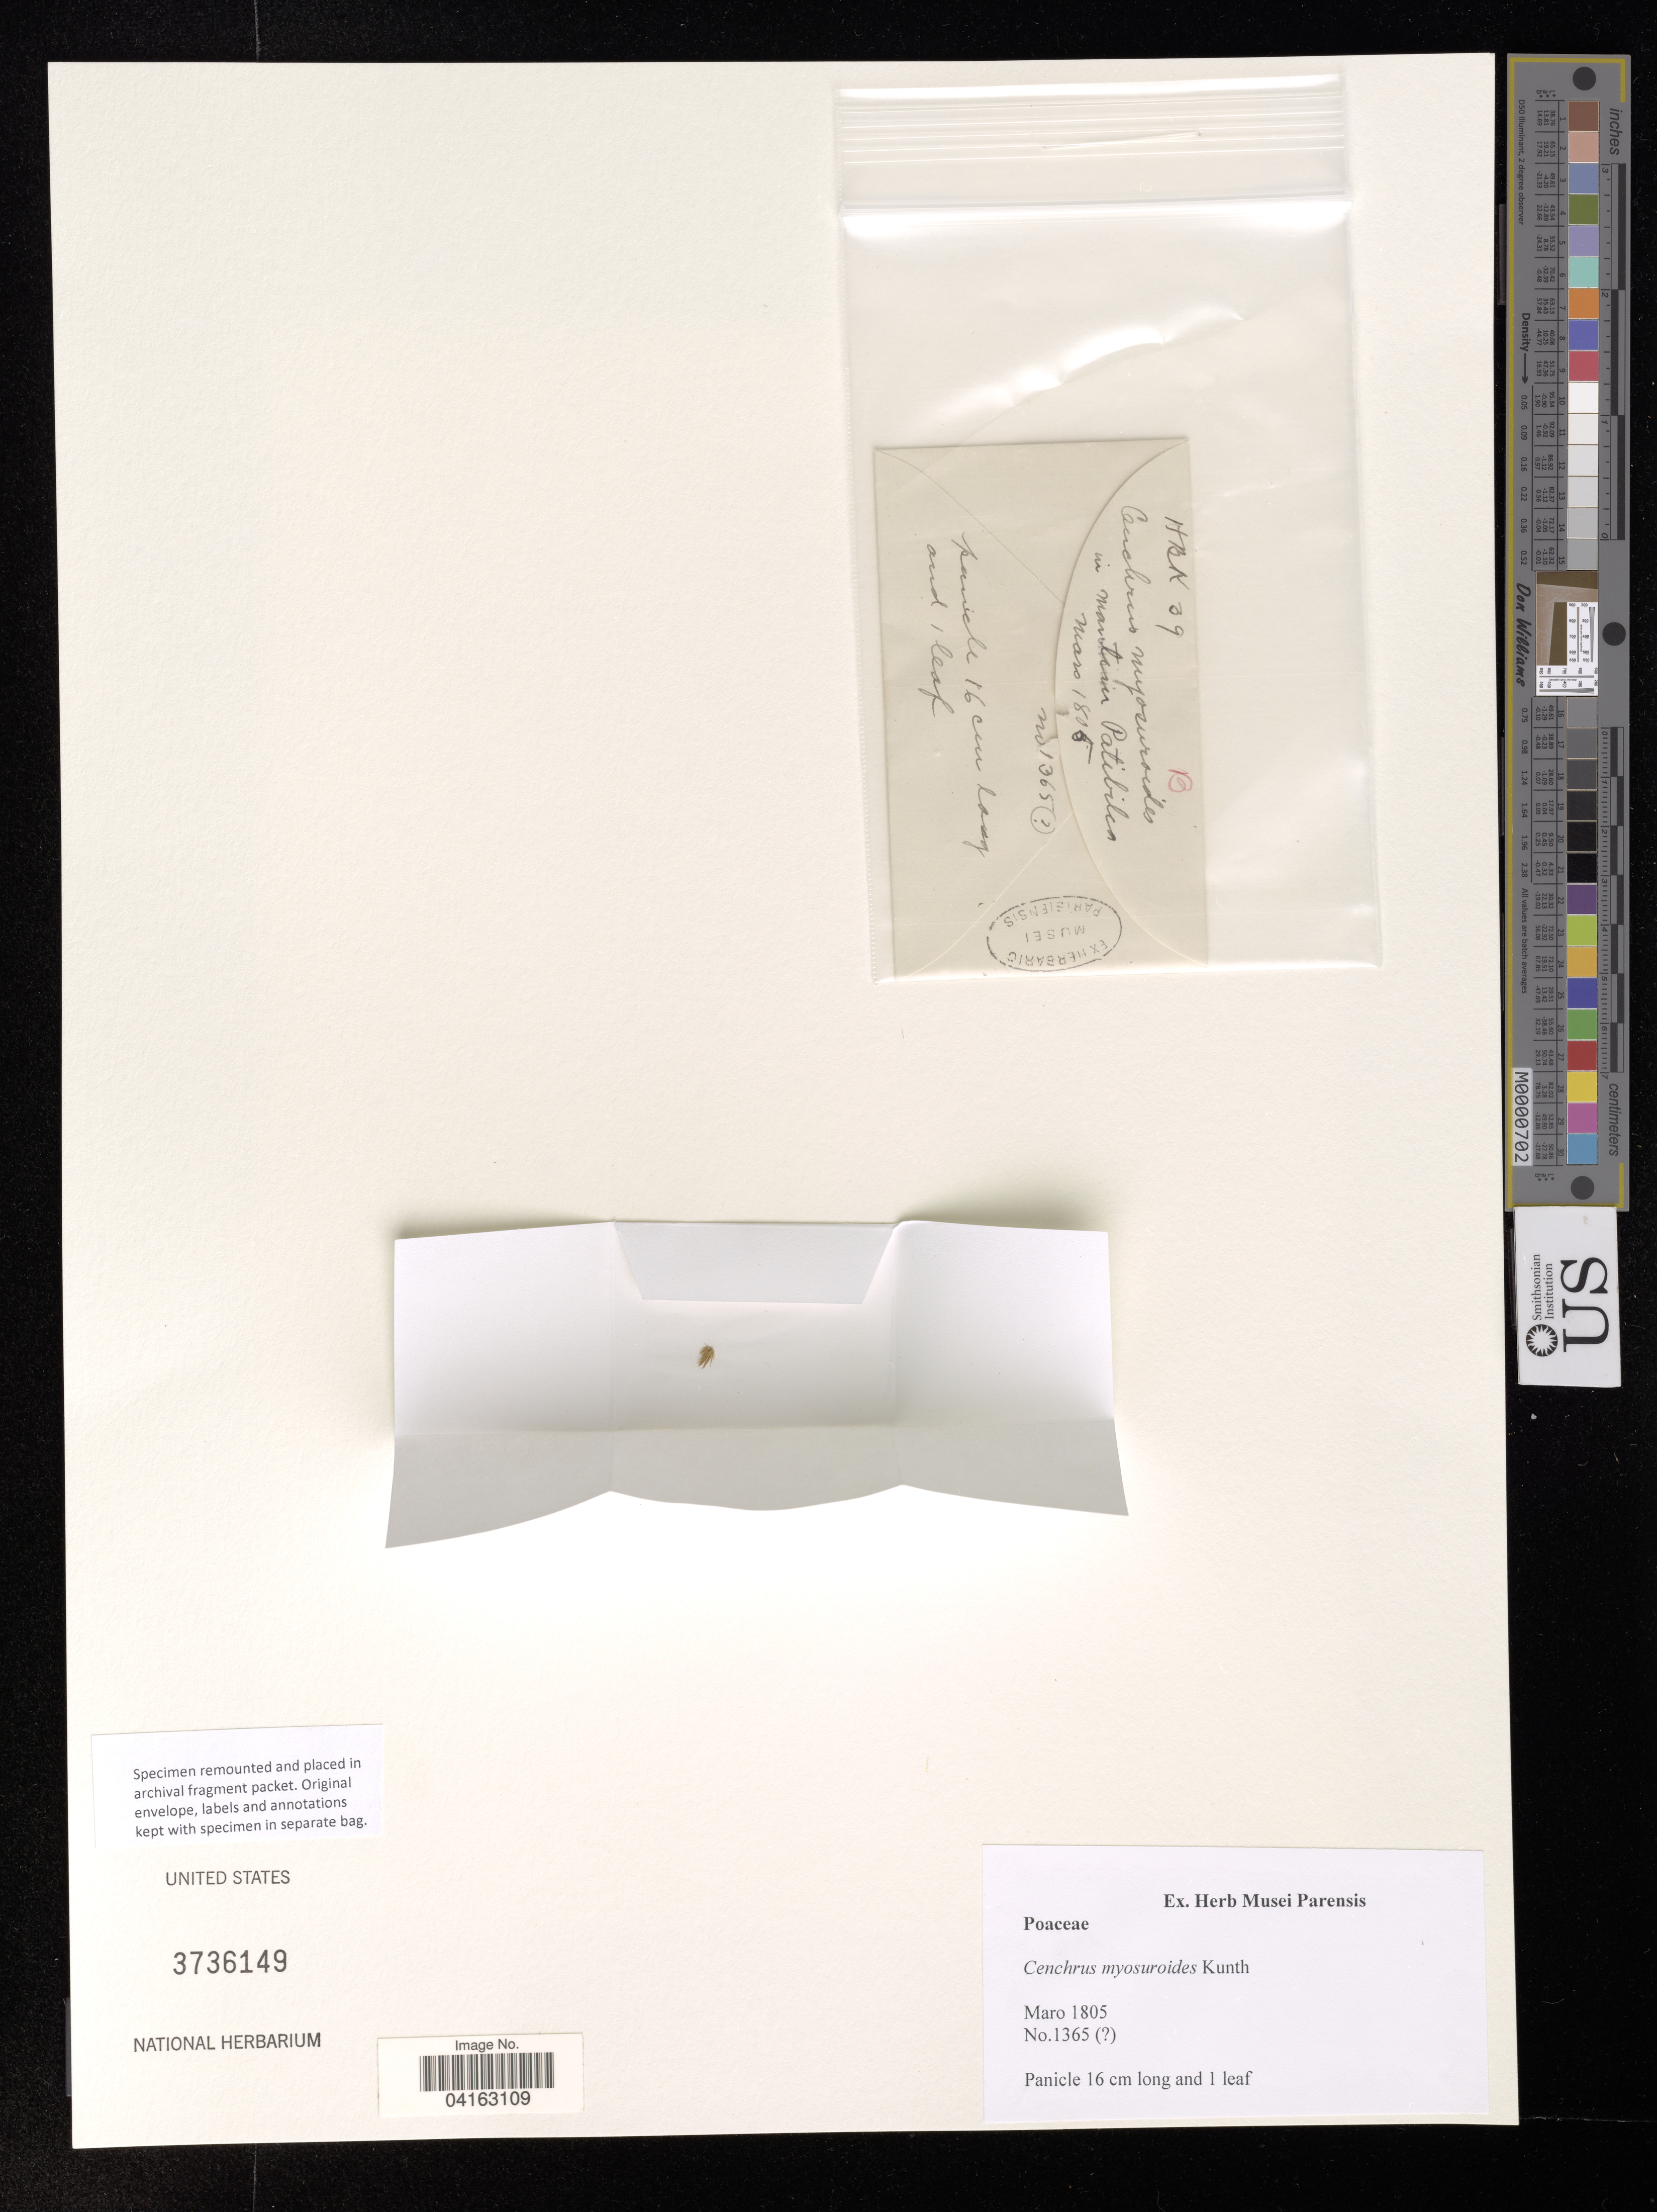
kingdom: Plantae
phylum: Tracheophyta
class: Liliopsida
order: Poales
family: Poaceae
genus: Cenchrus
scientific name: Cenchrus myosuroides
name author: Kunth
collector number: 1365 (?)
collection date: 1805-03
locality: In sand.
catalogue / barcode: US 3736149